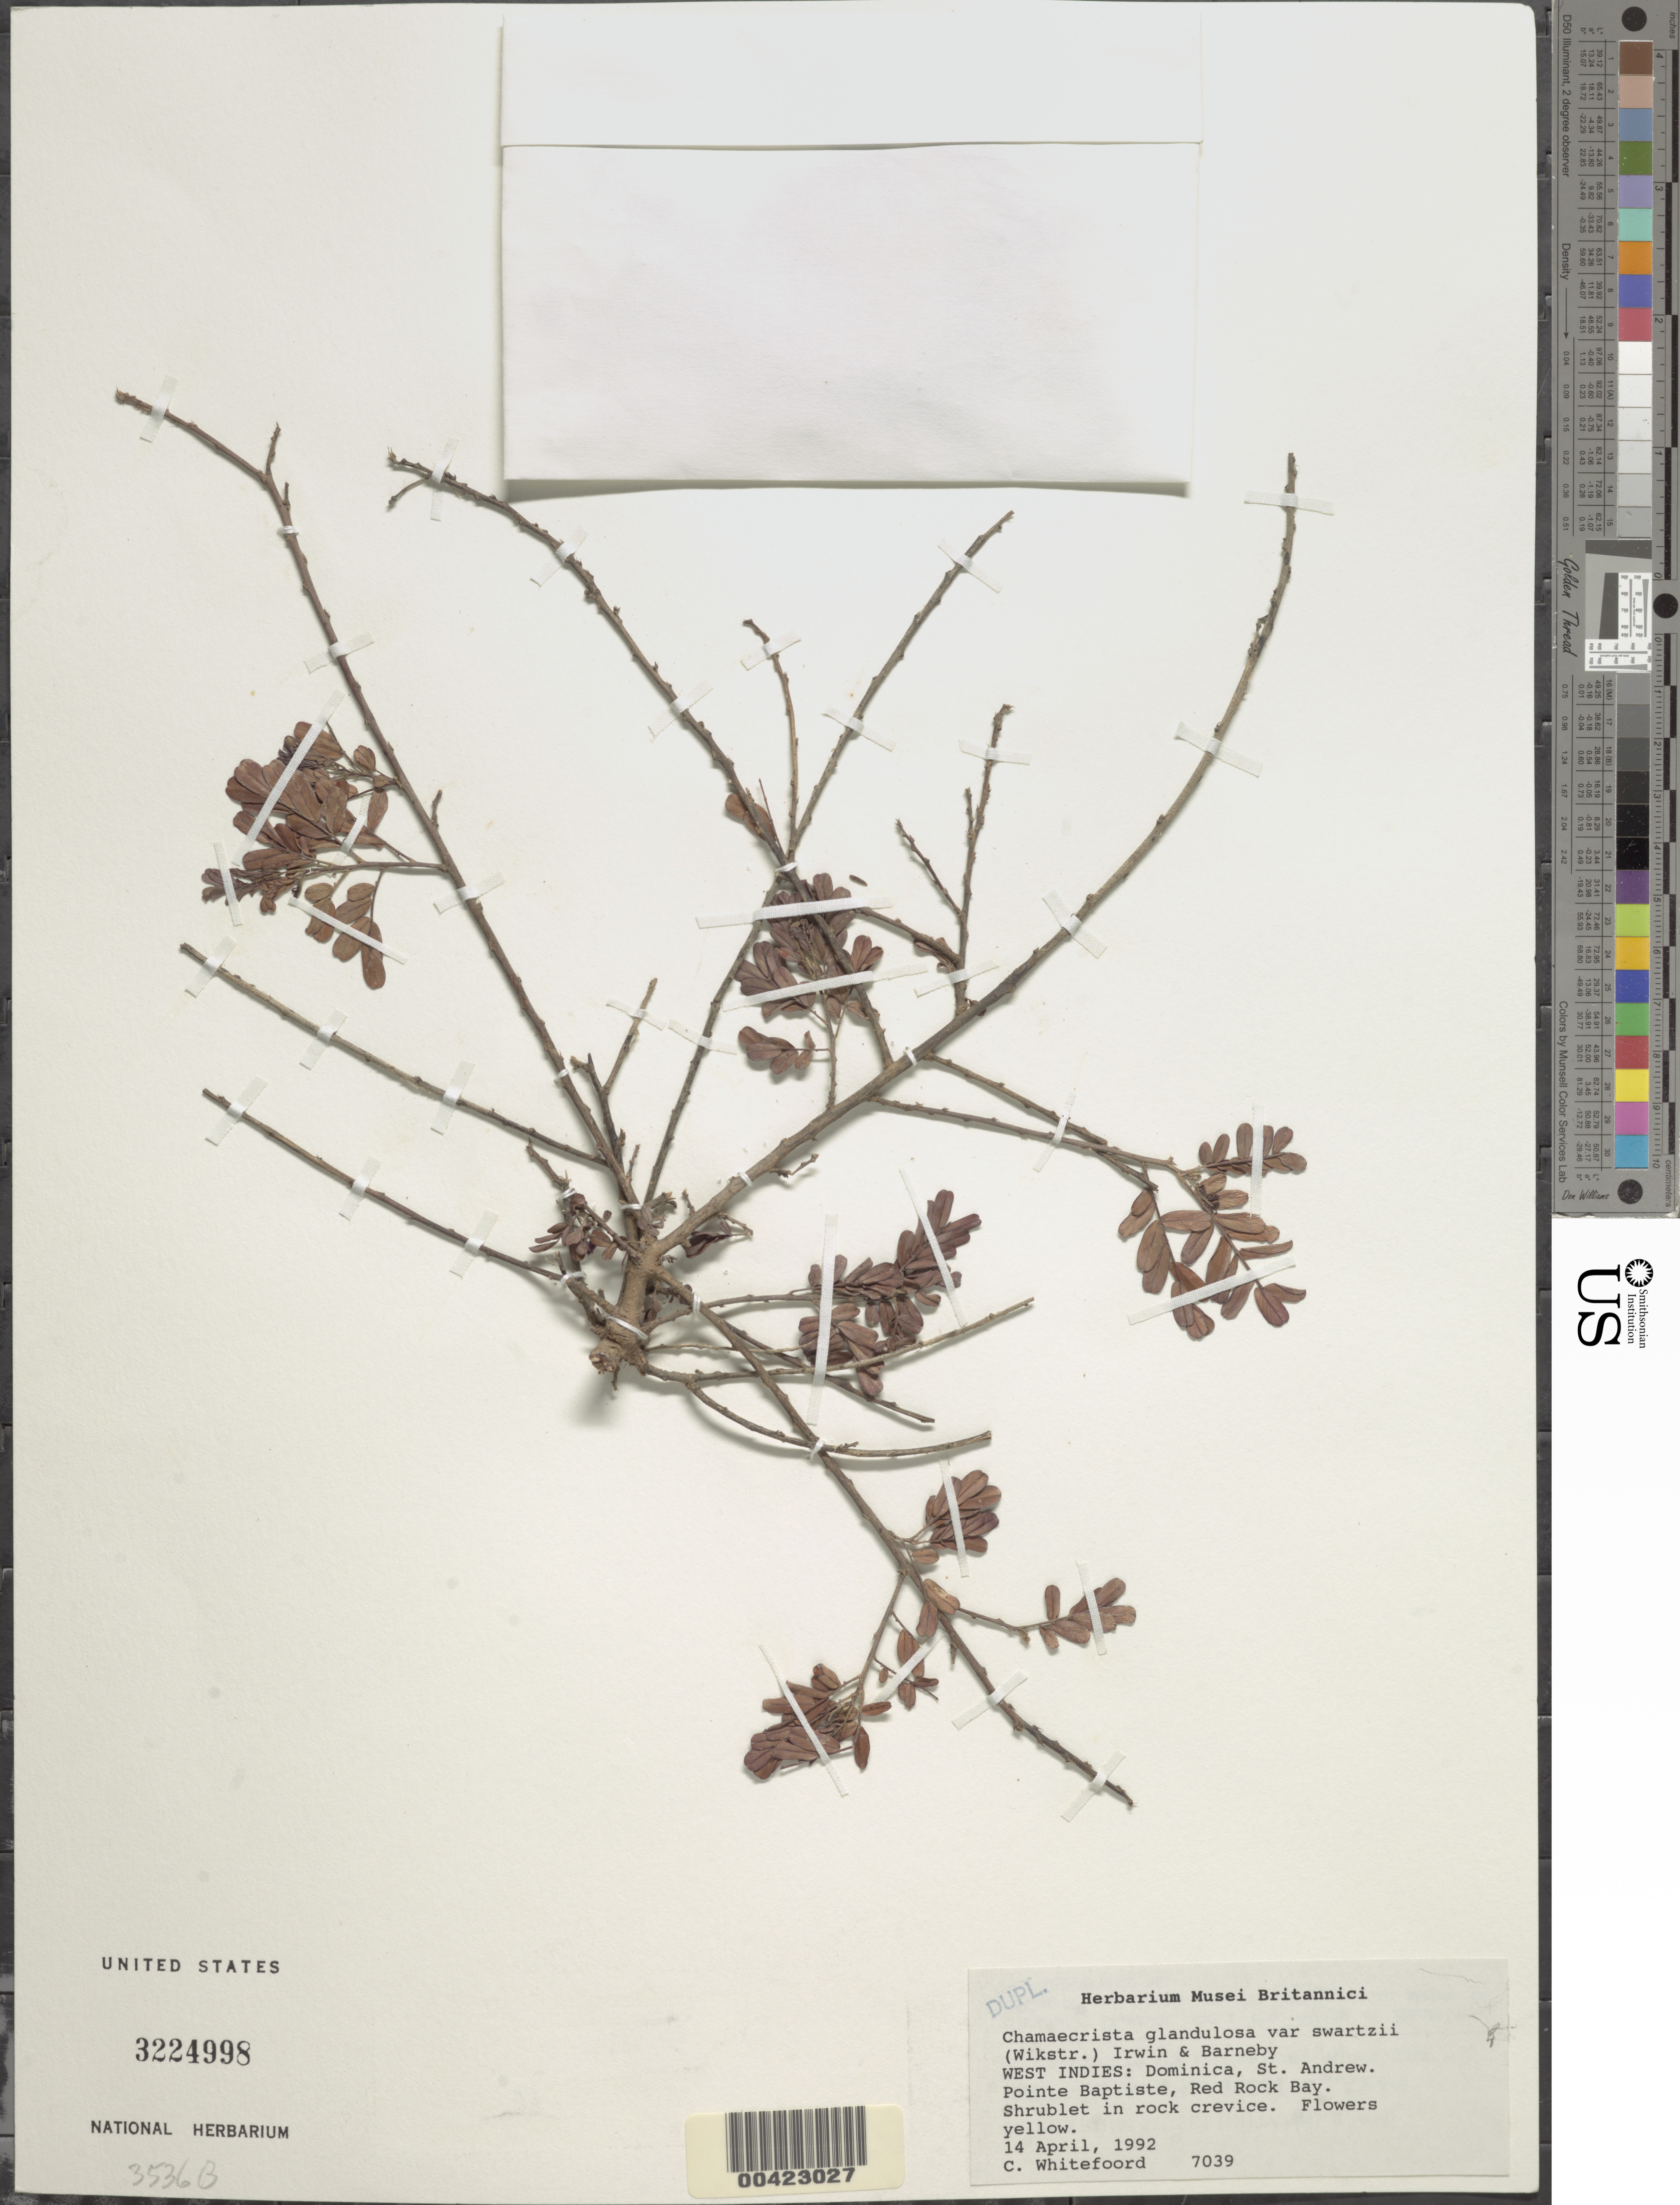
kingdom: Plantae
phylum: Tracheophyta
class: Magnoliopsida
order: Fabales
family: Fabaceae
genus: Chamaecrista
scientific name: Chamaecrista glandulosa var. swartzii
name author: (Wikstr.) H.S. Irwin & Barneby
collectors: C. Whitefoord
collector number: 7039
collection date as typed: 14 Apr 1992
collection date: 1992-04-14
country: Dominica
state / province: St. Andrew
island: Dominica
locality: Pointe baptiste, red rock bay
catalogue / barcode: US 3224998